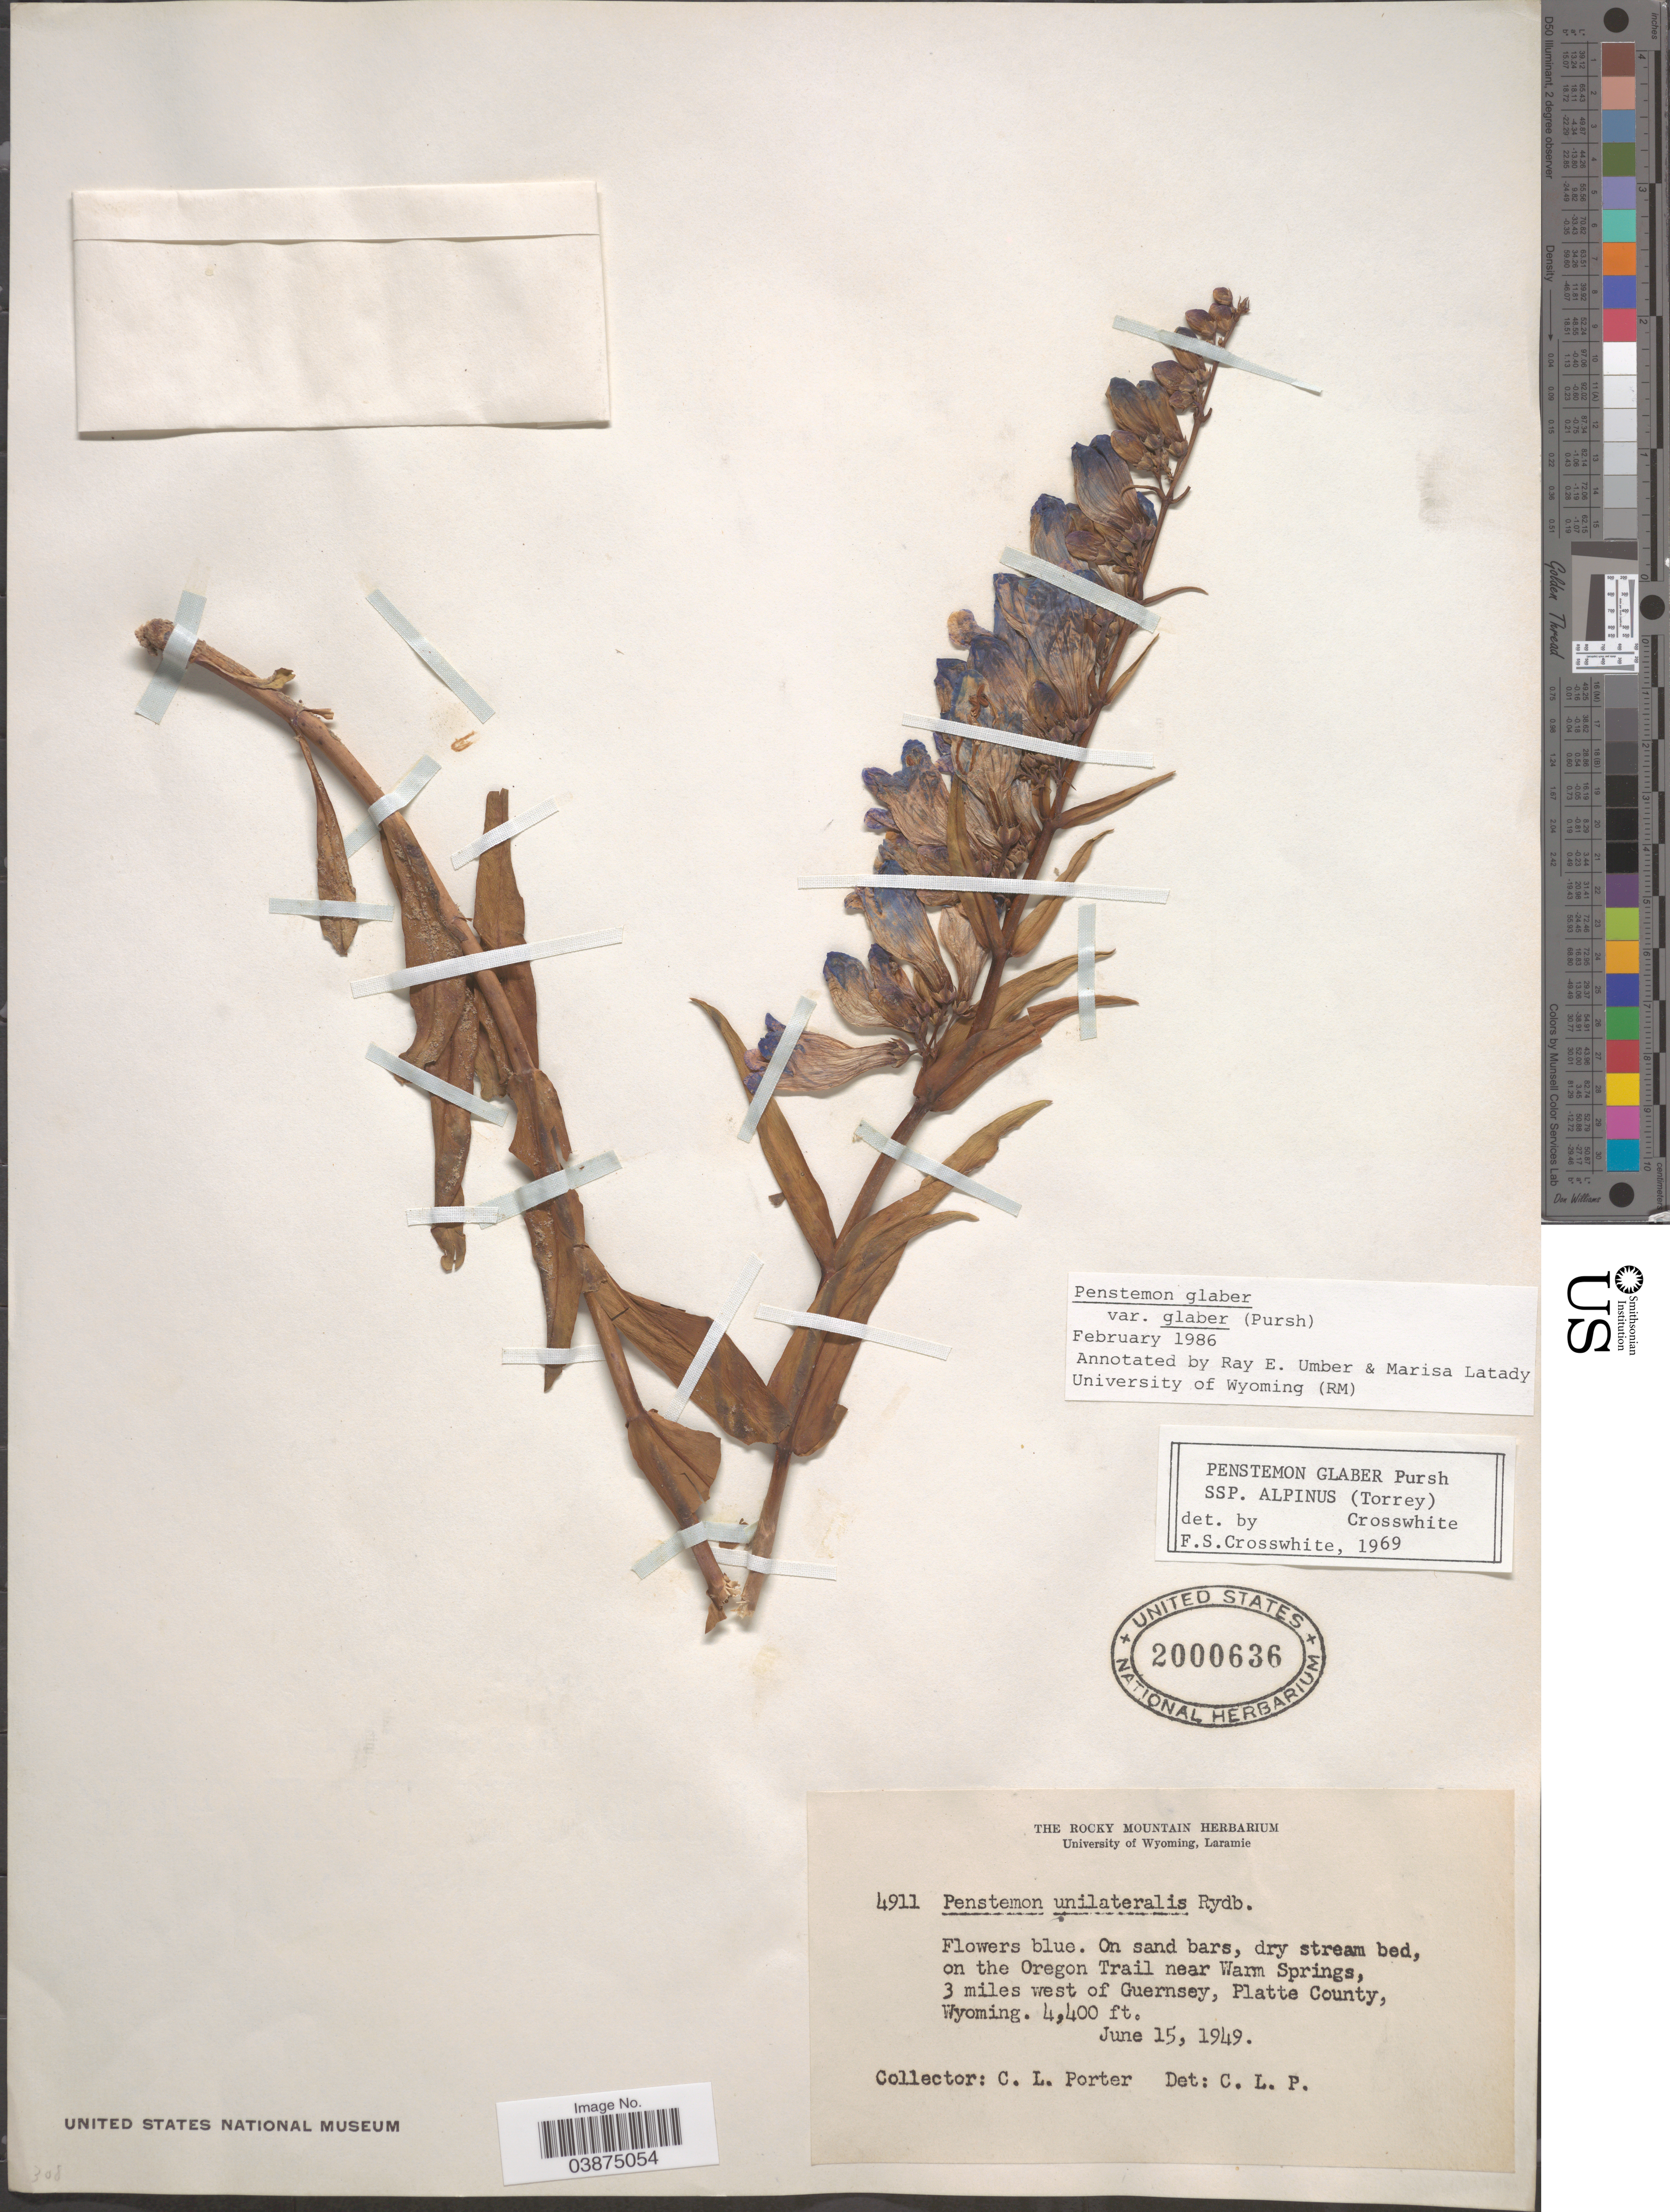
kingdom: Plantae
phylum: Tracheophyta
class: Magnoliopsida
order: Lamiales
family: Plantaginaceae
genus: Penstemon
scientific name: Penstemon glaber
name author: Pursh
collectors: C. L. Porter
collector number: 4911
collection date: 1949-06-15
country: United States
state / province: Wyoming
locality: On the Oregon Trail near Warm Springs, 3 miles west of Guernsey, Platte County.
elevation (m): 1341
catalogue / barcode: US 2000636